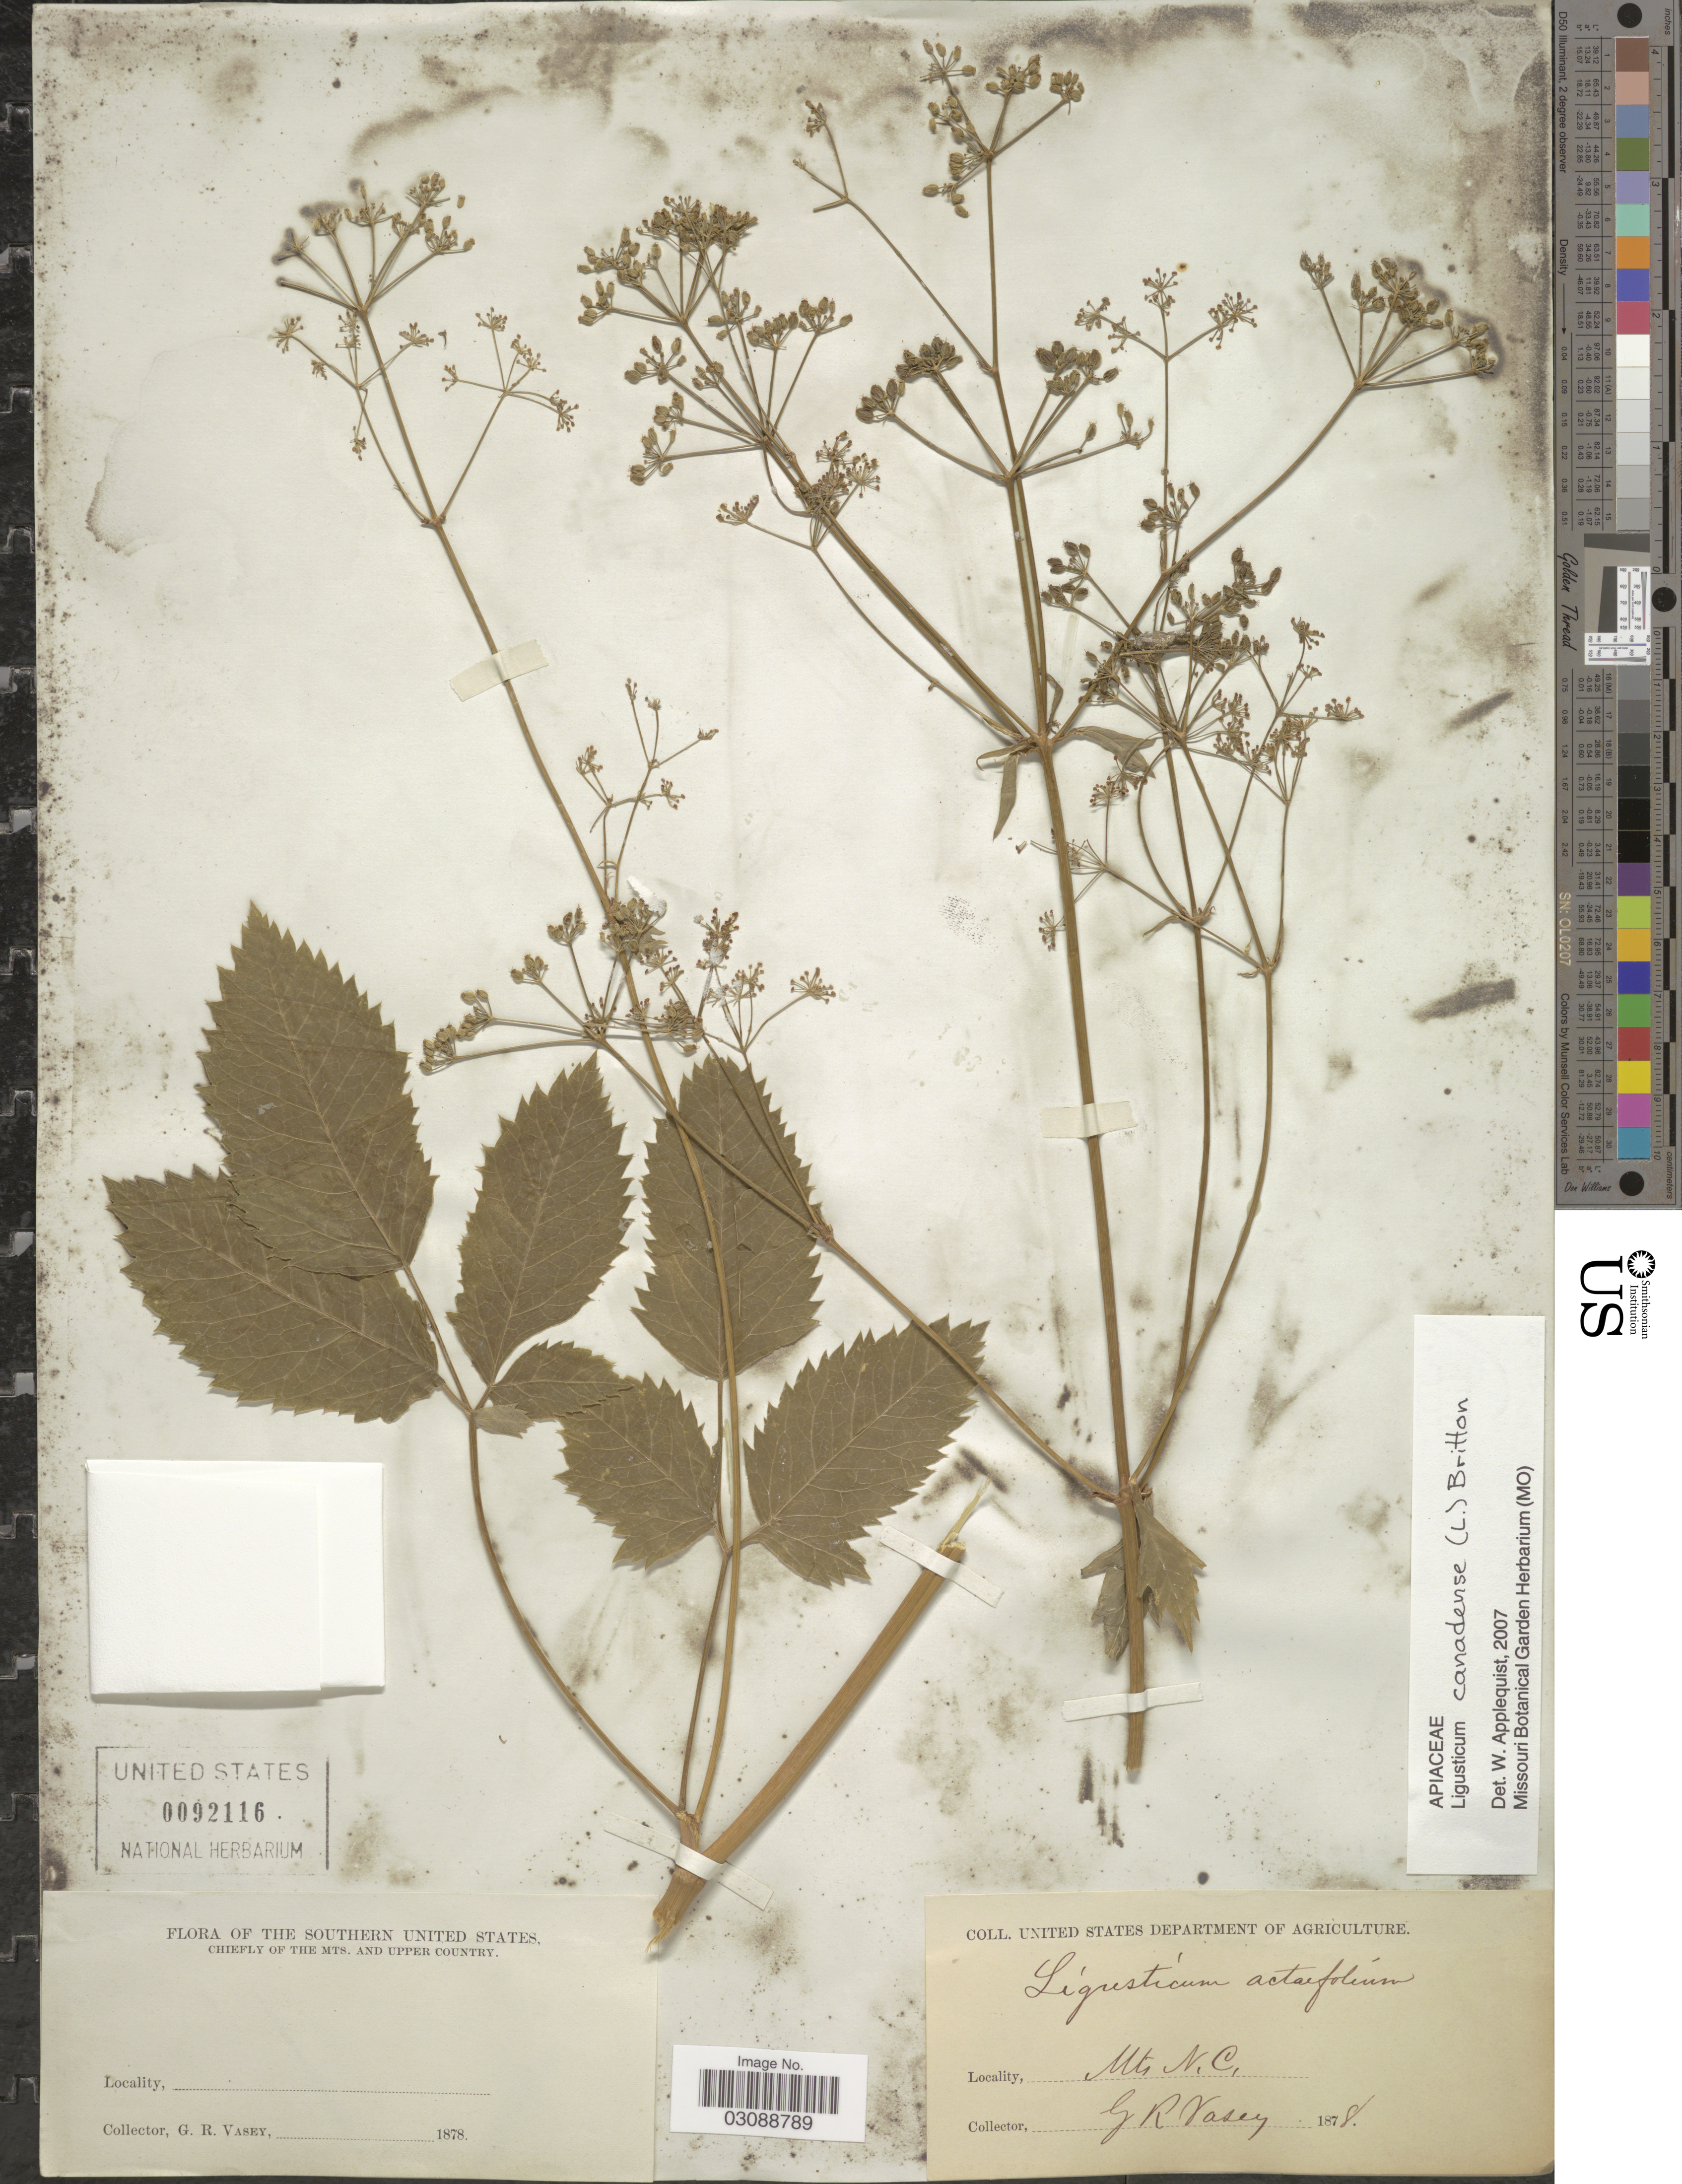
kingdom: Plantae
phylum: Tracheophyta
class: Magnoliopsida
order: Apiales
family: Apiaceae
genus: Ligusticum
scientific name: Ligusticum canadense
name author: (L.) Britton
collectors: G. R. Vasey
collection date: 1878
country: United States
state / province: North Carolina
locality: Southern United States. Mts N.C.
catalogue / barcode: US 92116